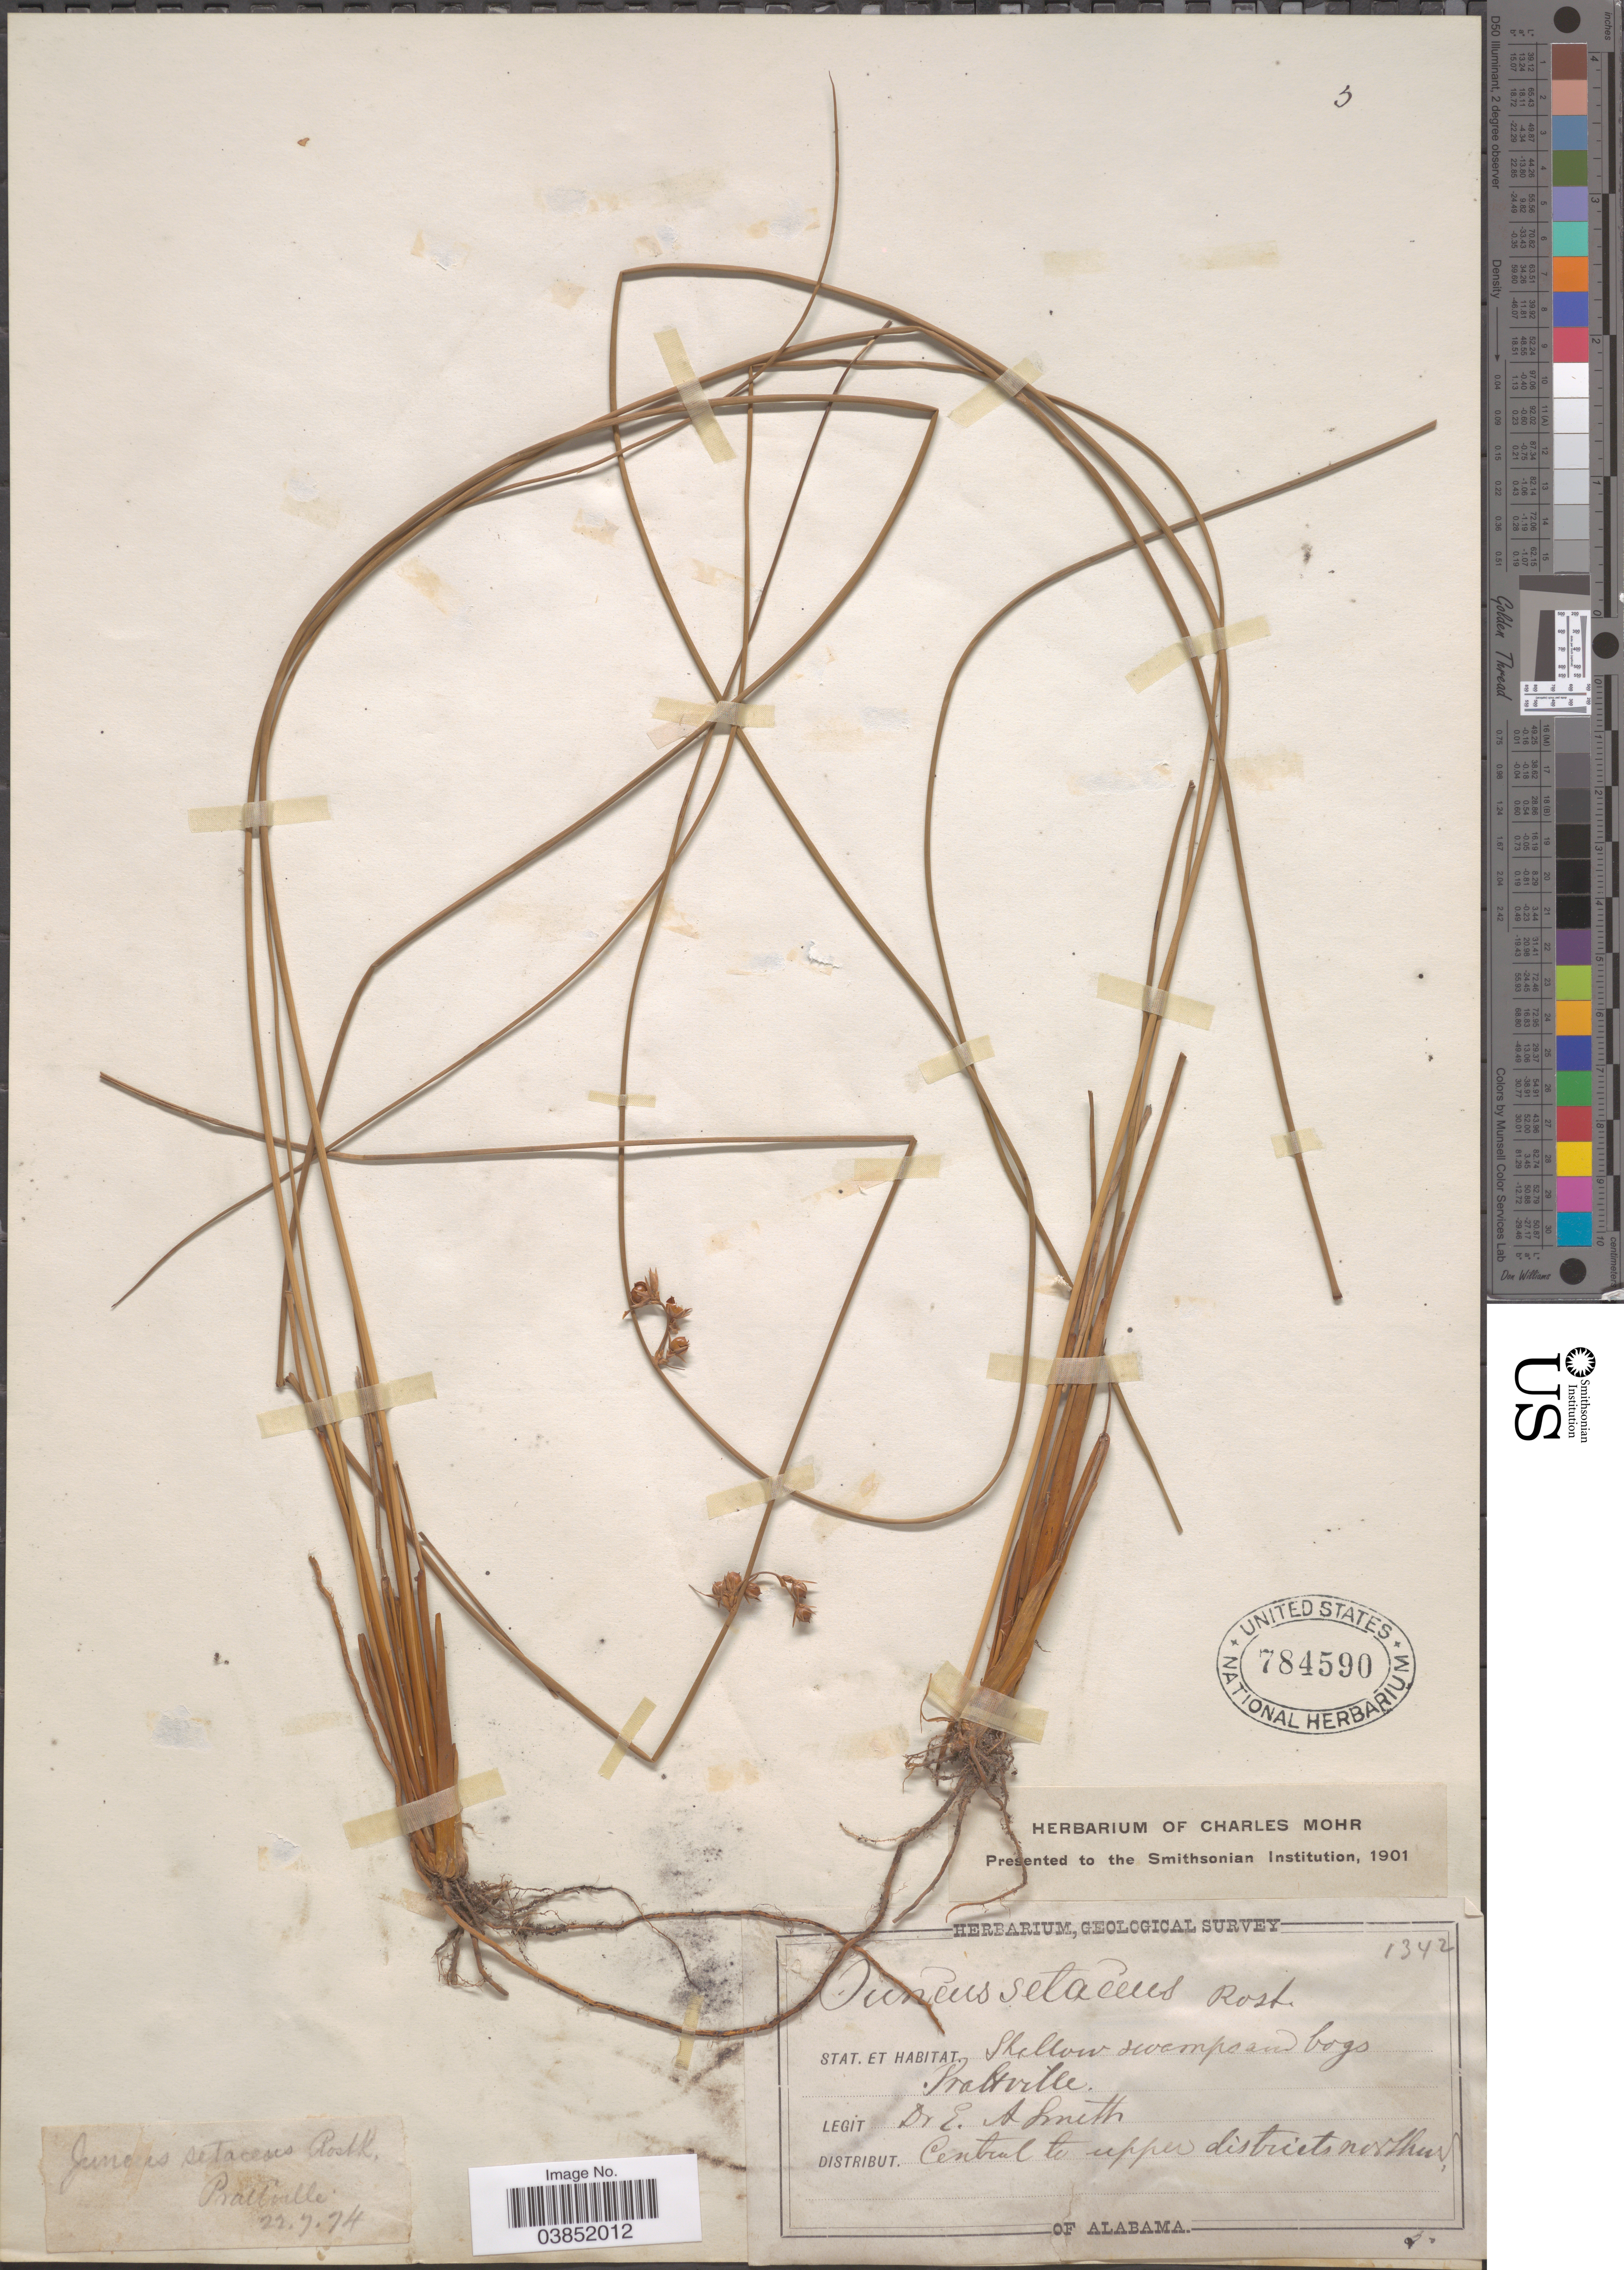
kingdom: Plantae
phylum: Tracheophyta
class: Liliopsida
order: Poales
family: Juncaceae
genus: Juncus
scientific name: Juncus coriaceus Mack.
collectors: E. A. Smith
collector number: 1342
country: United States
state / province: Alabama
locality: Central to upper districts northern. Of Alabama.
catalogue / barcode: US 784590